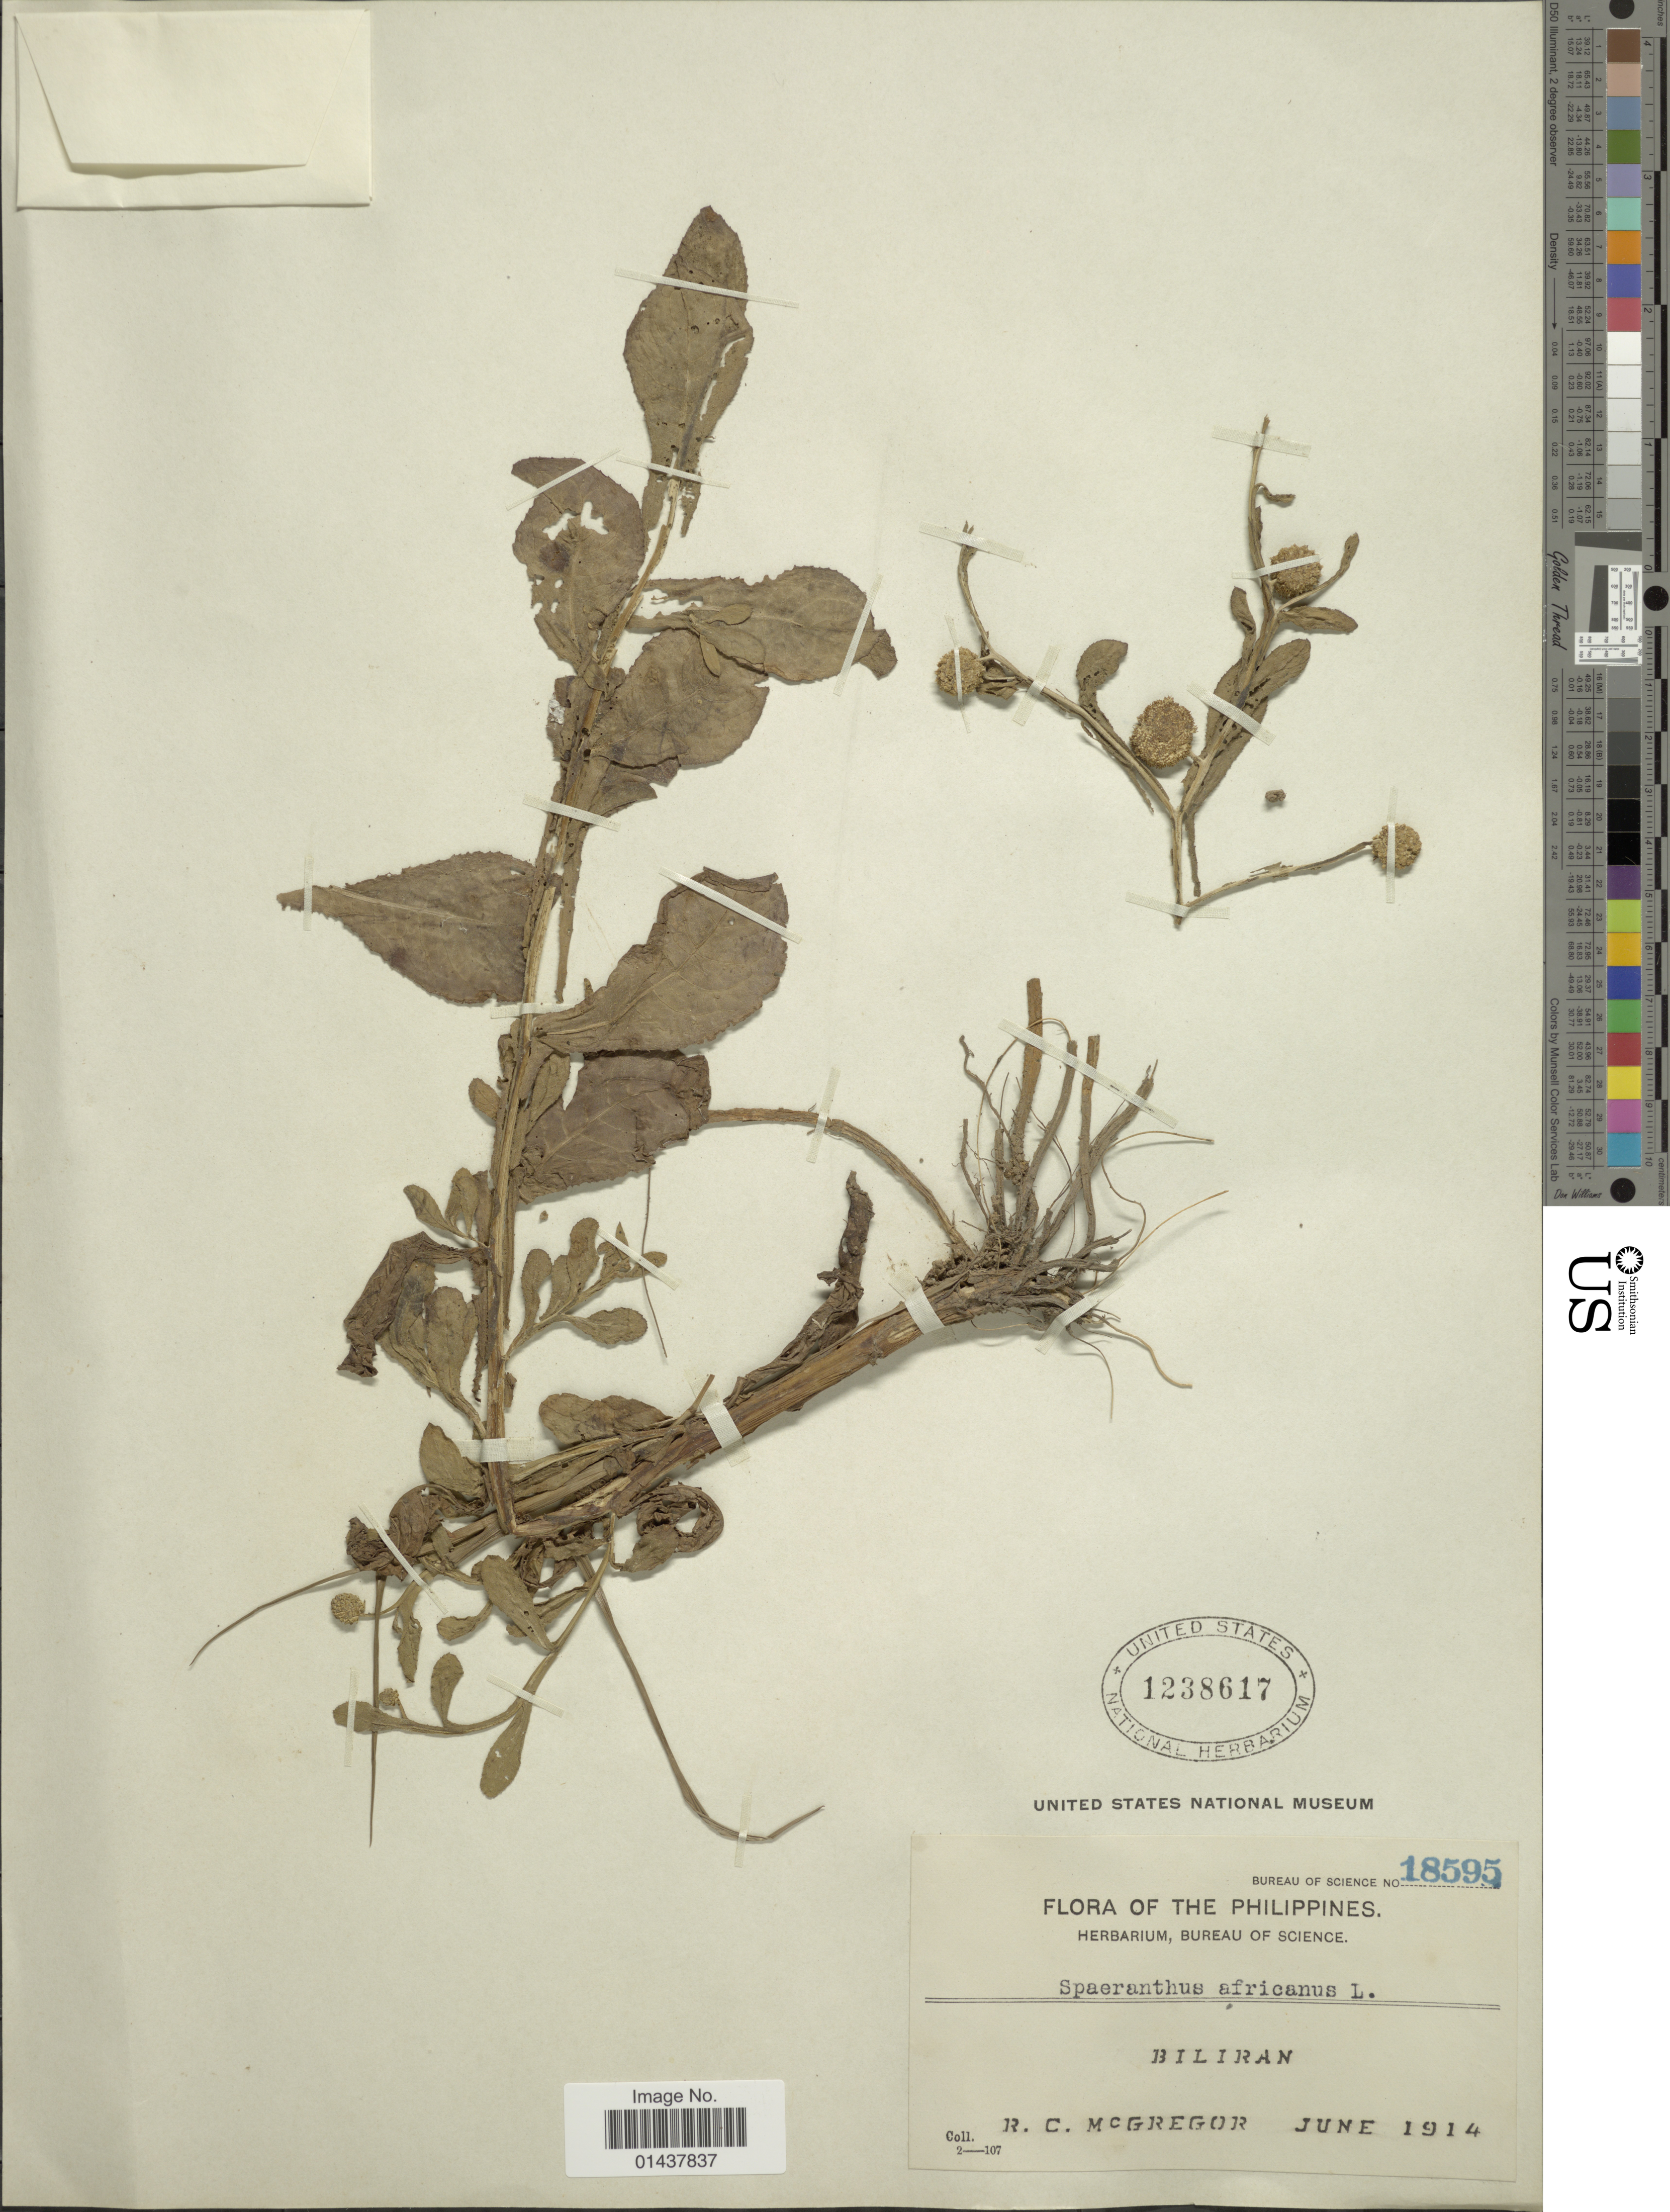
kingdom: Plantae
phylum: Tracheophyta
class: Magnoliopsida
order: Asterales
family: Asteraceae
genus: Sphaeranthus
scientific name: Sphaeranthus africanus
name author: L.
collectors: R. C. McGregor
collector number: Bureau of Science 18595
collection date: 1914-06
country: Philippines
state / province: Eastern Visayas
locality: Biliran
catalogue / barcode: US 1238617